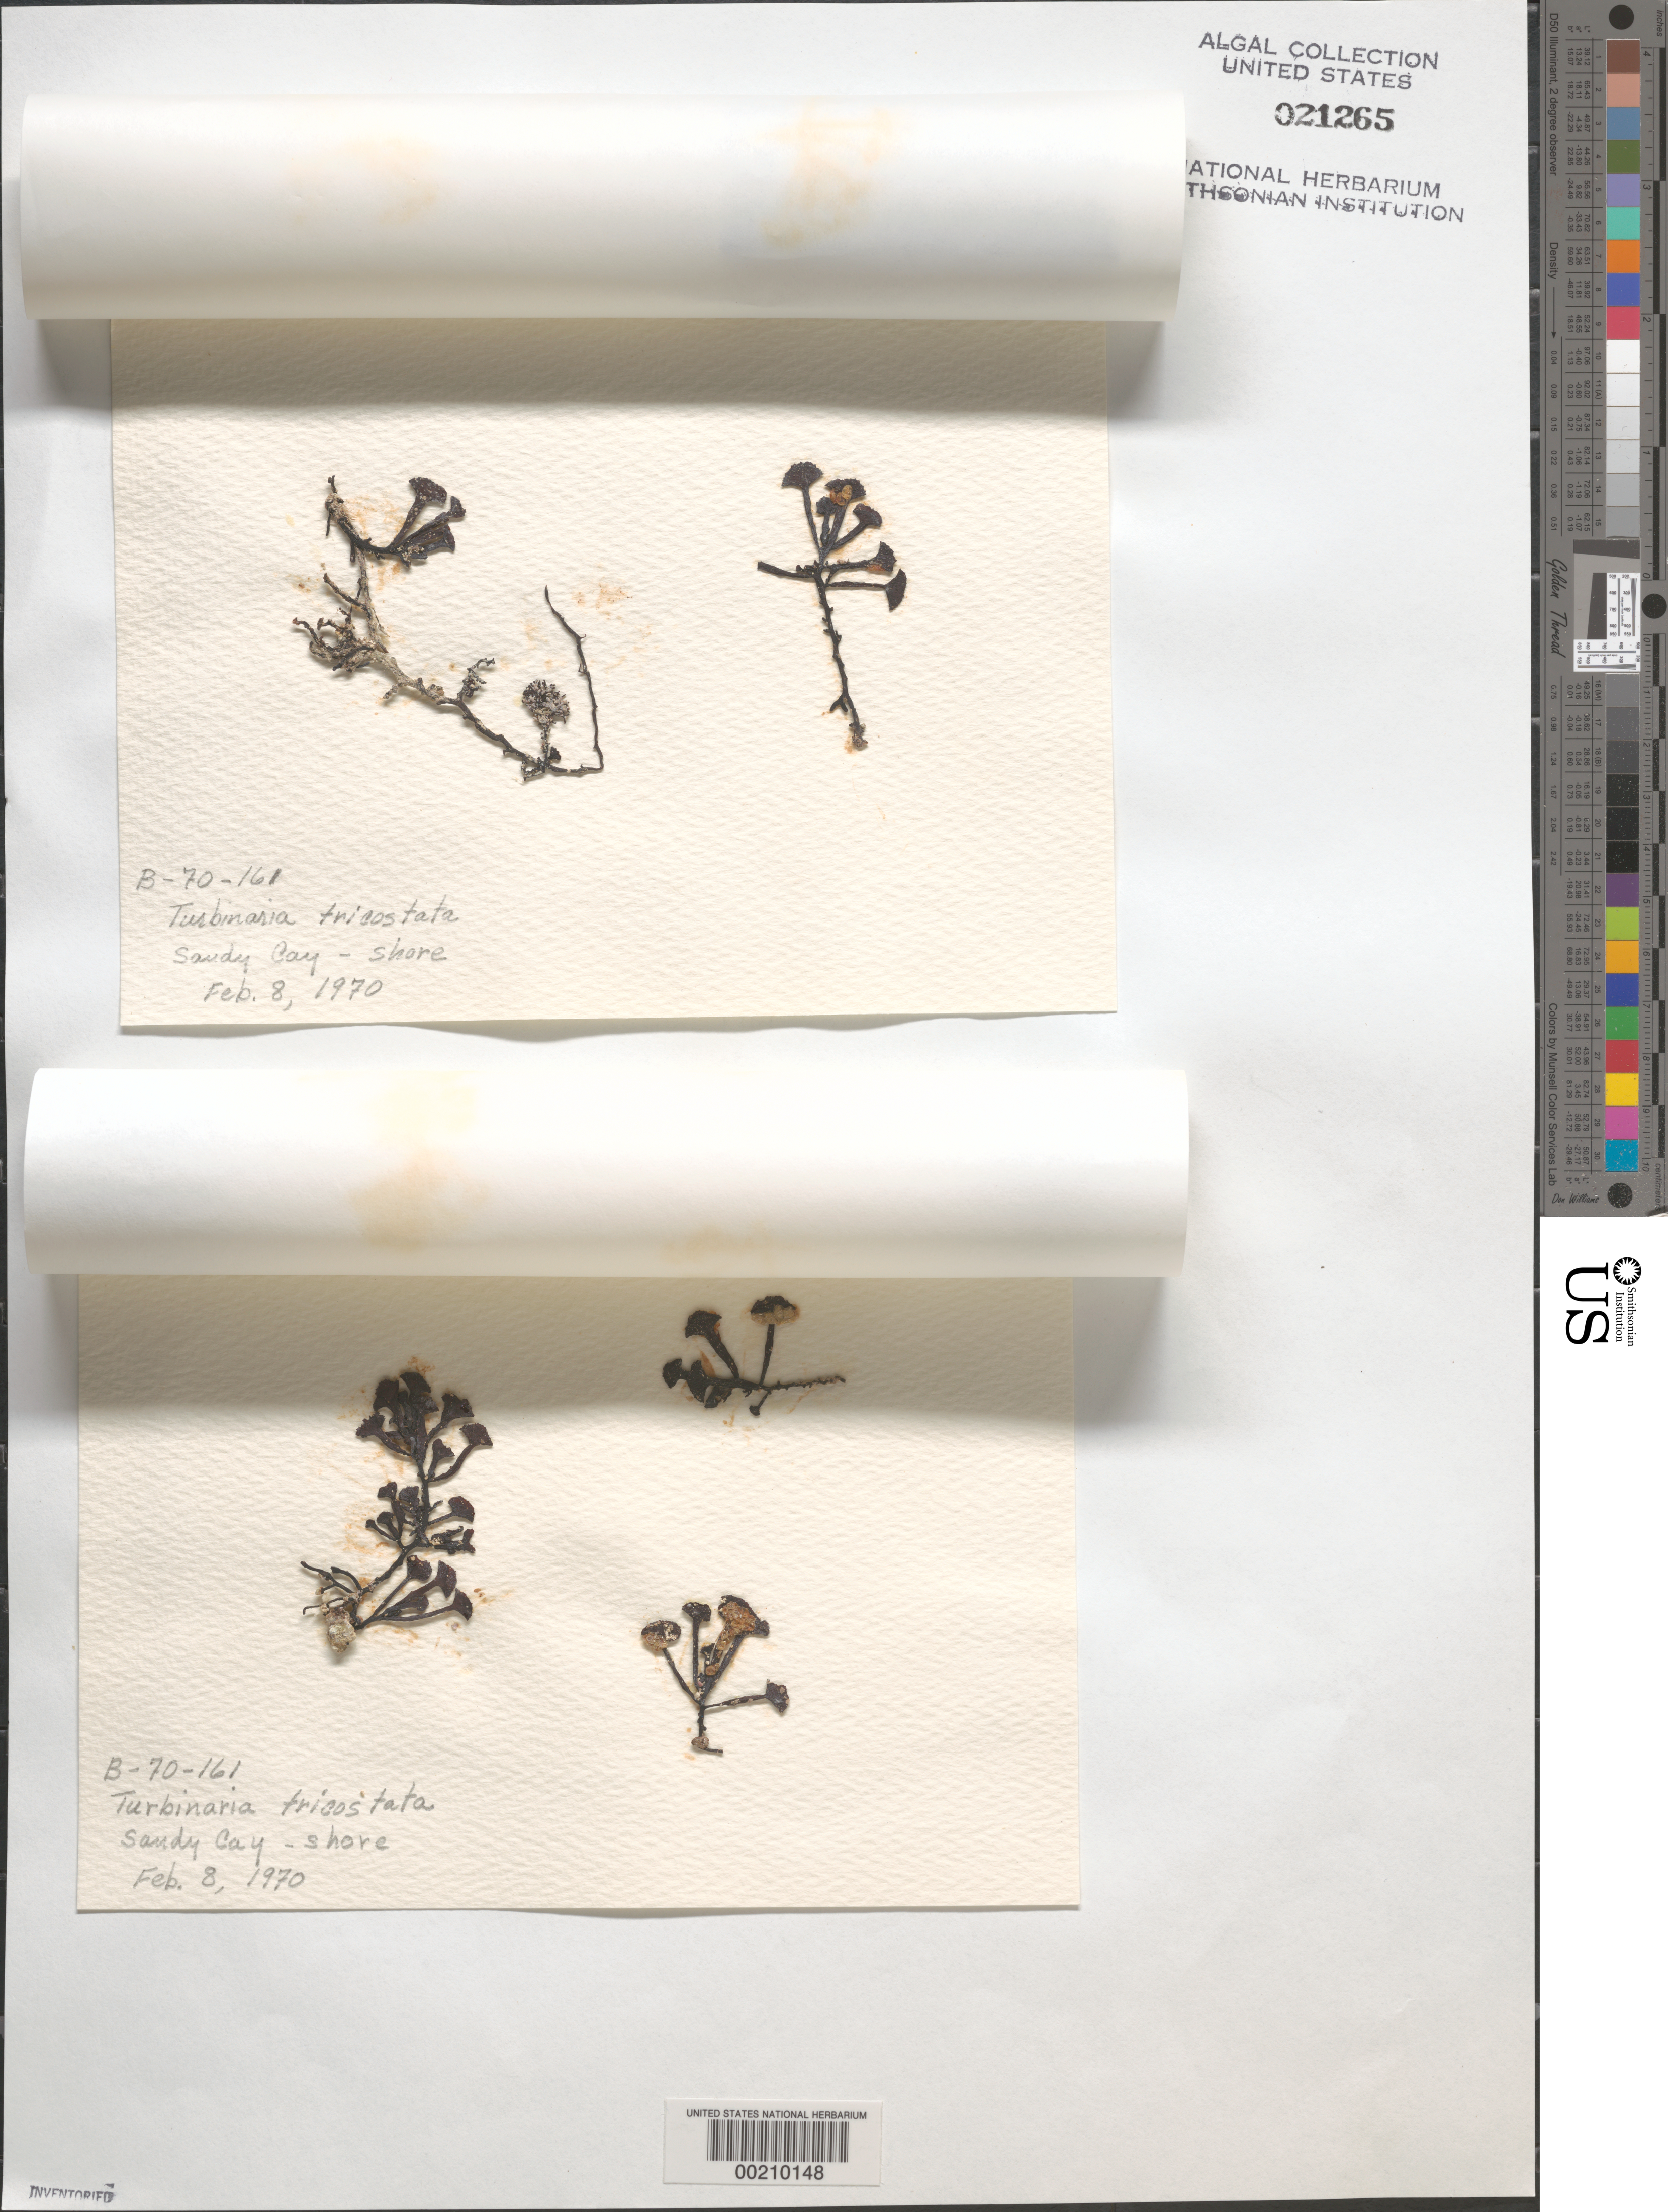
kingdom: Chromista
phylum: Ochrophyta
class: Phaeophyceae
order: Fucales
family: Sargassaceae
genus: Turbinaria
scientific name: Turbinaria tricostata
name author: E.S. Barton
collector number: B-70-161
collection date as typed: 08 Feb 1970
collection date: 1970-02-08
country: Bahamas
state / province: Abaco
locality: Sandy cay, buckaroon bay, great abaco island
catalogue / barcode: US 21265